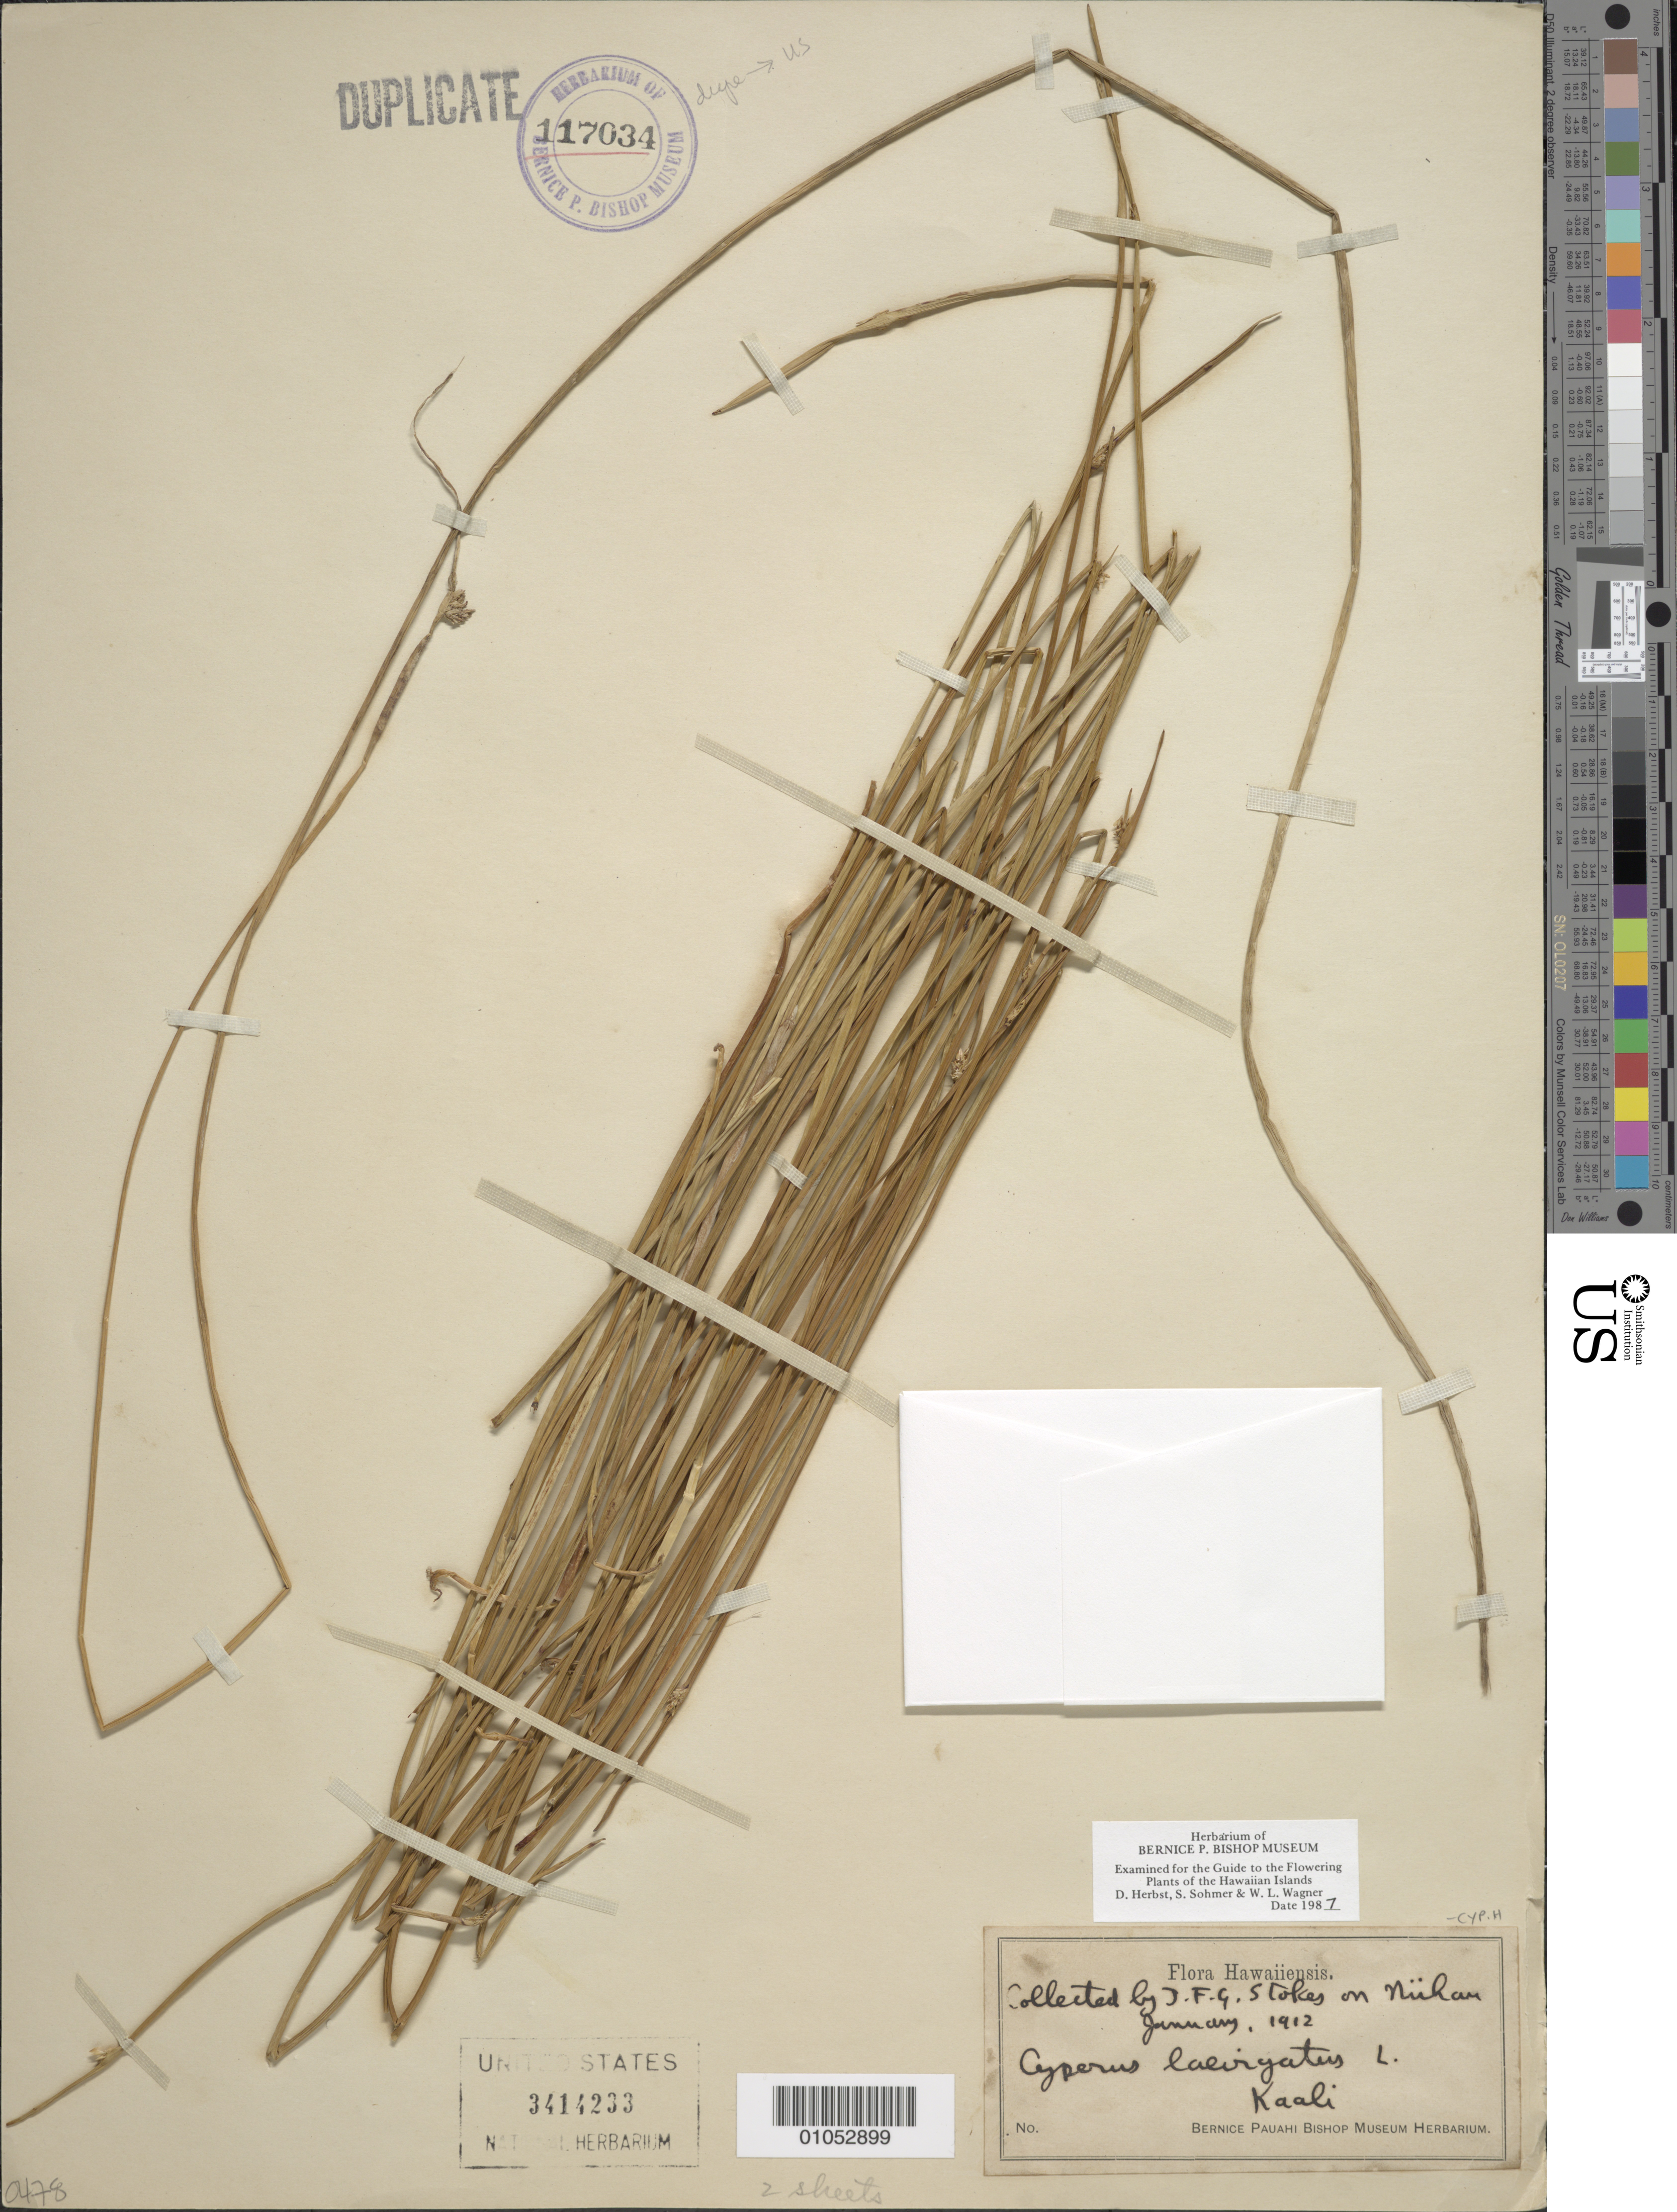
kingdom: Plantae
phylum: Tracheophyta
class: Liliopsida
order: Poales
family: Cyperaceae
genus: Cyperus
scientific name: Cyperus laevigatus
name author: L.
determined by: Herbst, D. R.; Sohmer, S. H.; Wagner, W. L.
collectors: J. F. G. Stokes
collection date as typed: Jan 1912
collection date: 1912-01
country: United States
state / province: Hawaii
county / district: Kauai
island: Ni'ihau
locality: Kaali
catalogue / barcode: US 3414233